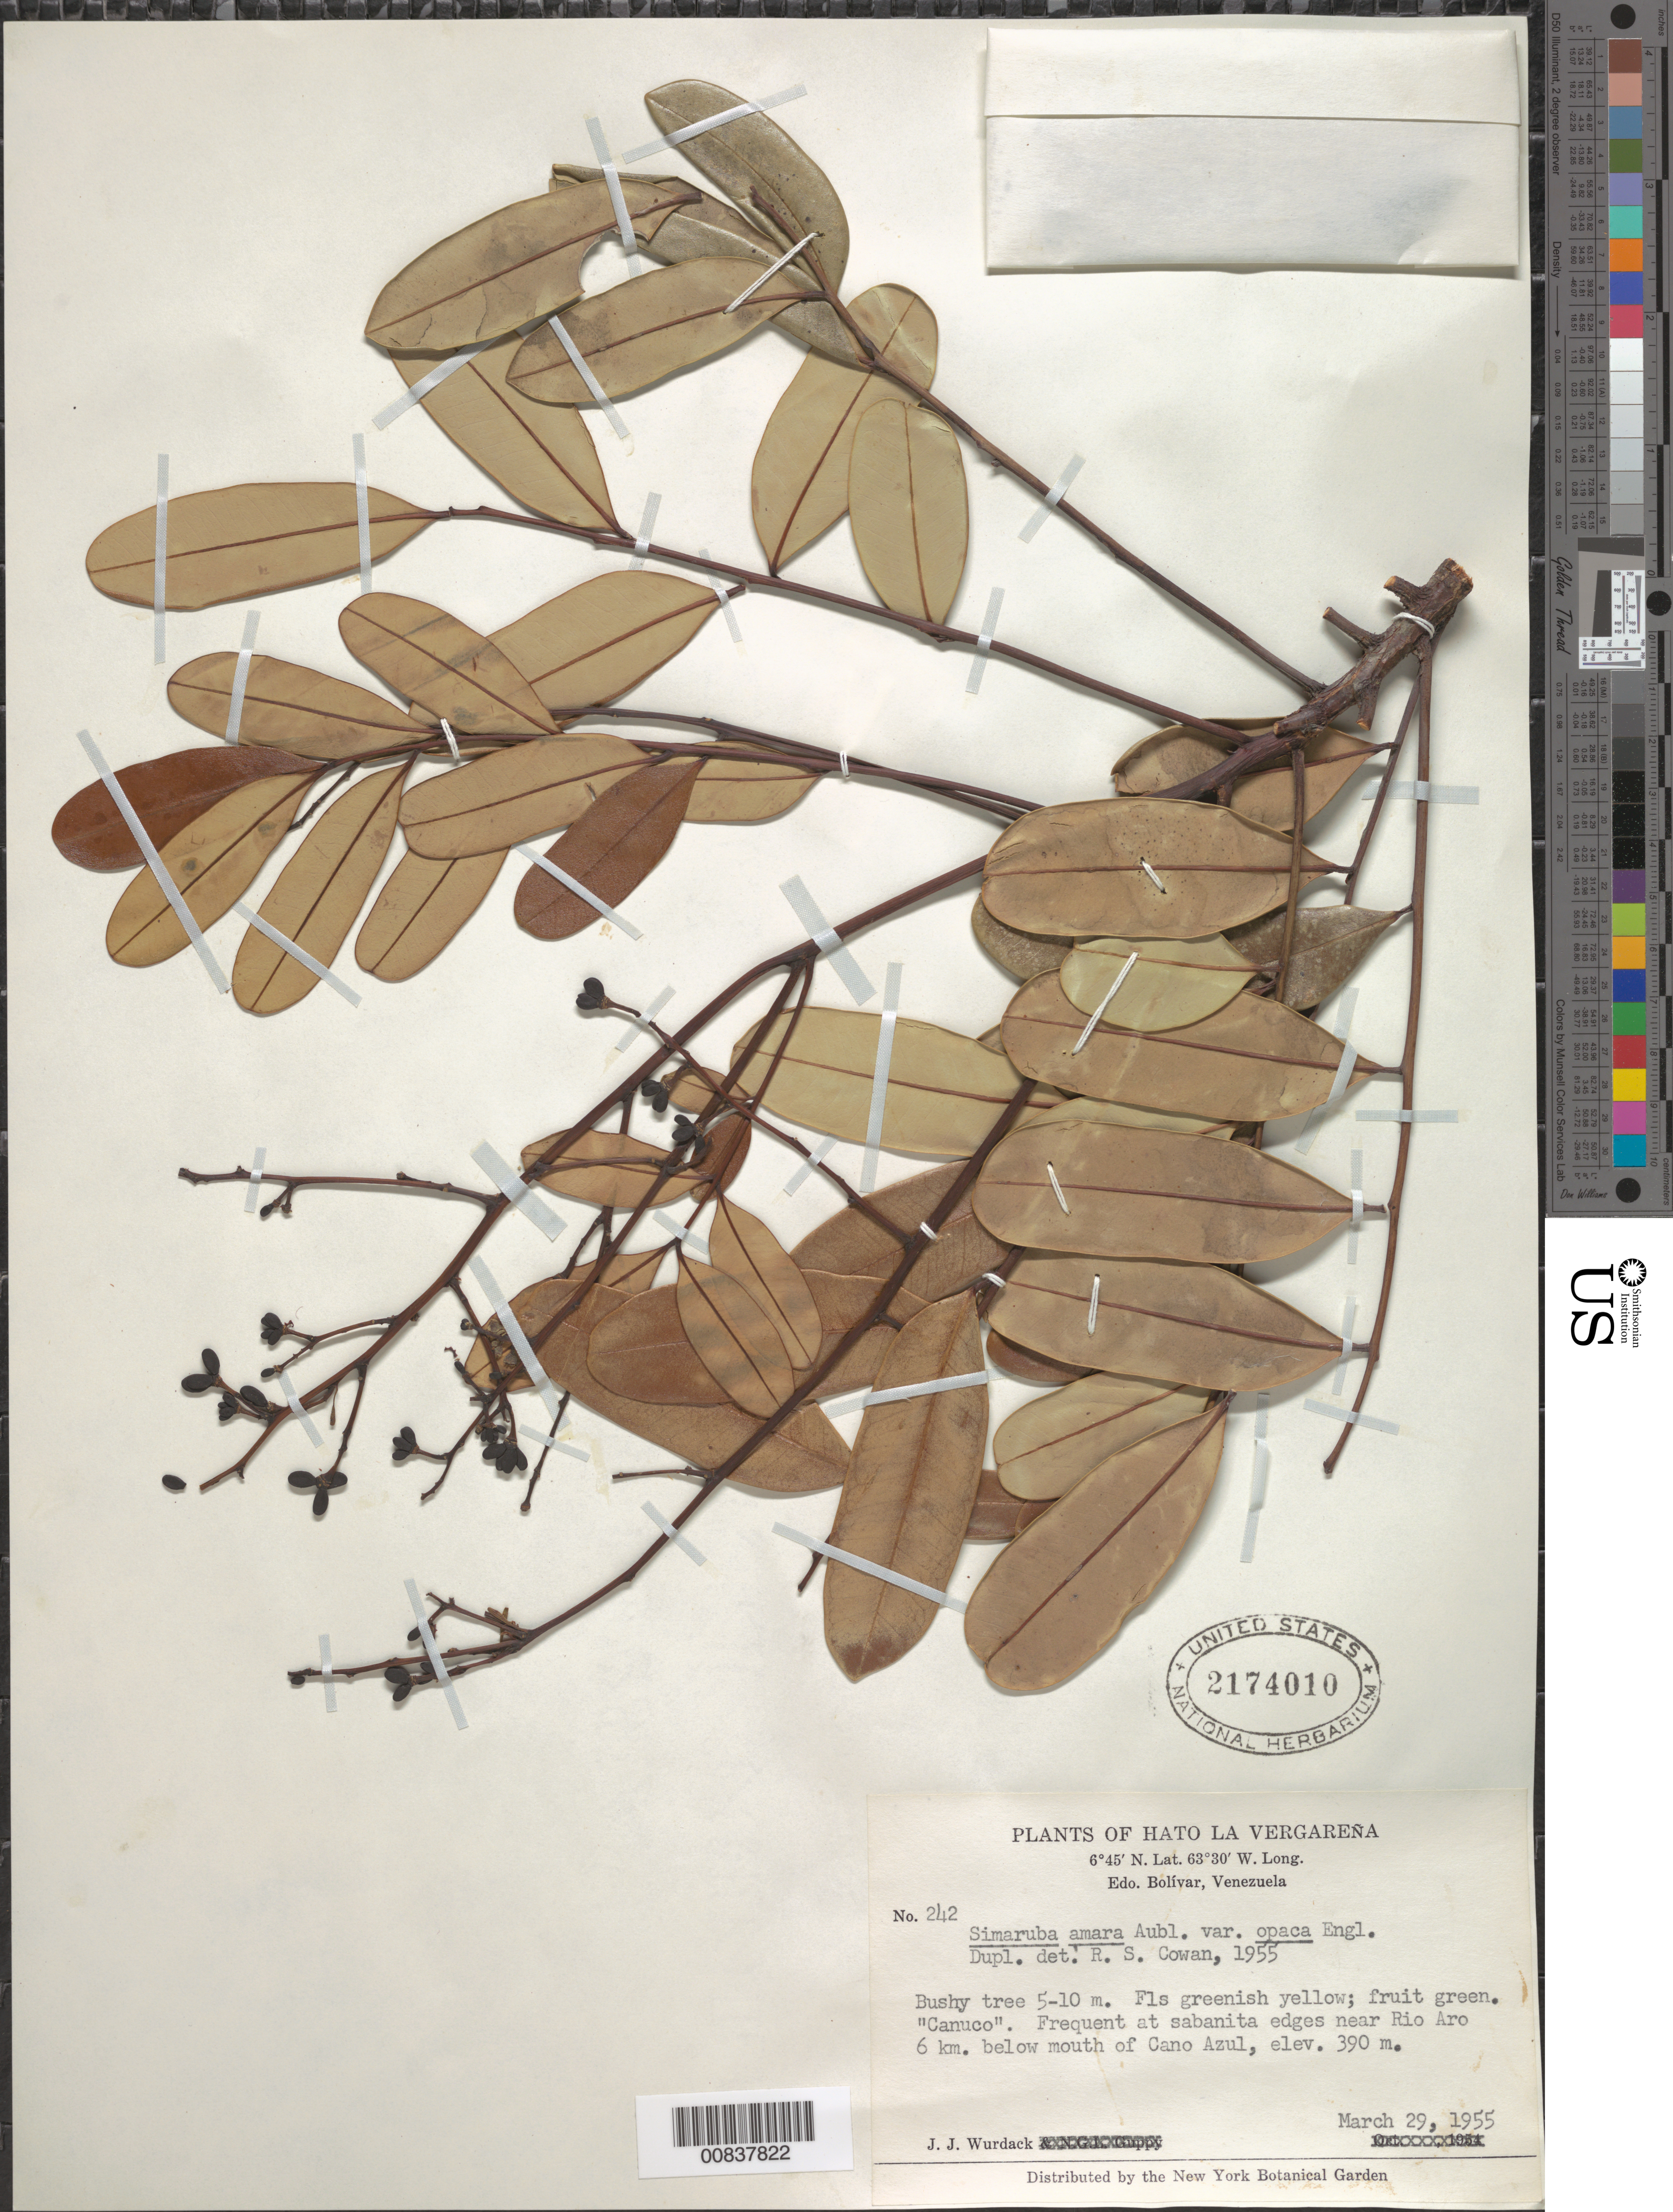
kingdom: Plantae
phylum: Tracheophyta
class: Magnoliopsida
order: Sapindales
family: Simaroubaceae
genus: Simarouba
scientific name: Simarouba amara var. opaca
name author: Engl.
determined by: Cowan, R. S.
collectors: J. J. Wurdack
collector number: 242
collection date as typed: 29-Mar-55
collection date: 1955-03-29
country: Venezuela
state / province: Bolívar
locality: Hato La Vergareña, Río Aro, 6 km below mouth of Caño Azul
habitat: Sabanita edges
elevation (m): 390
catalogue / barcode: US 2174010